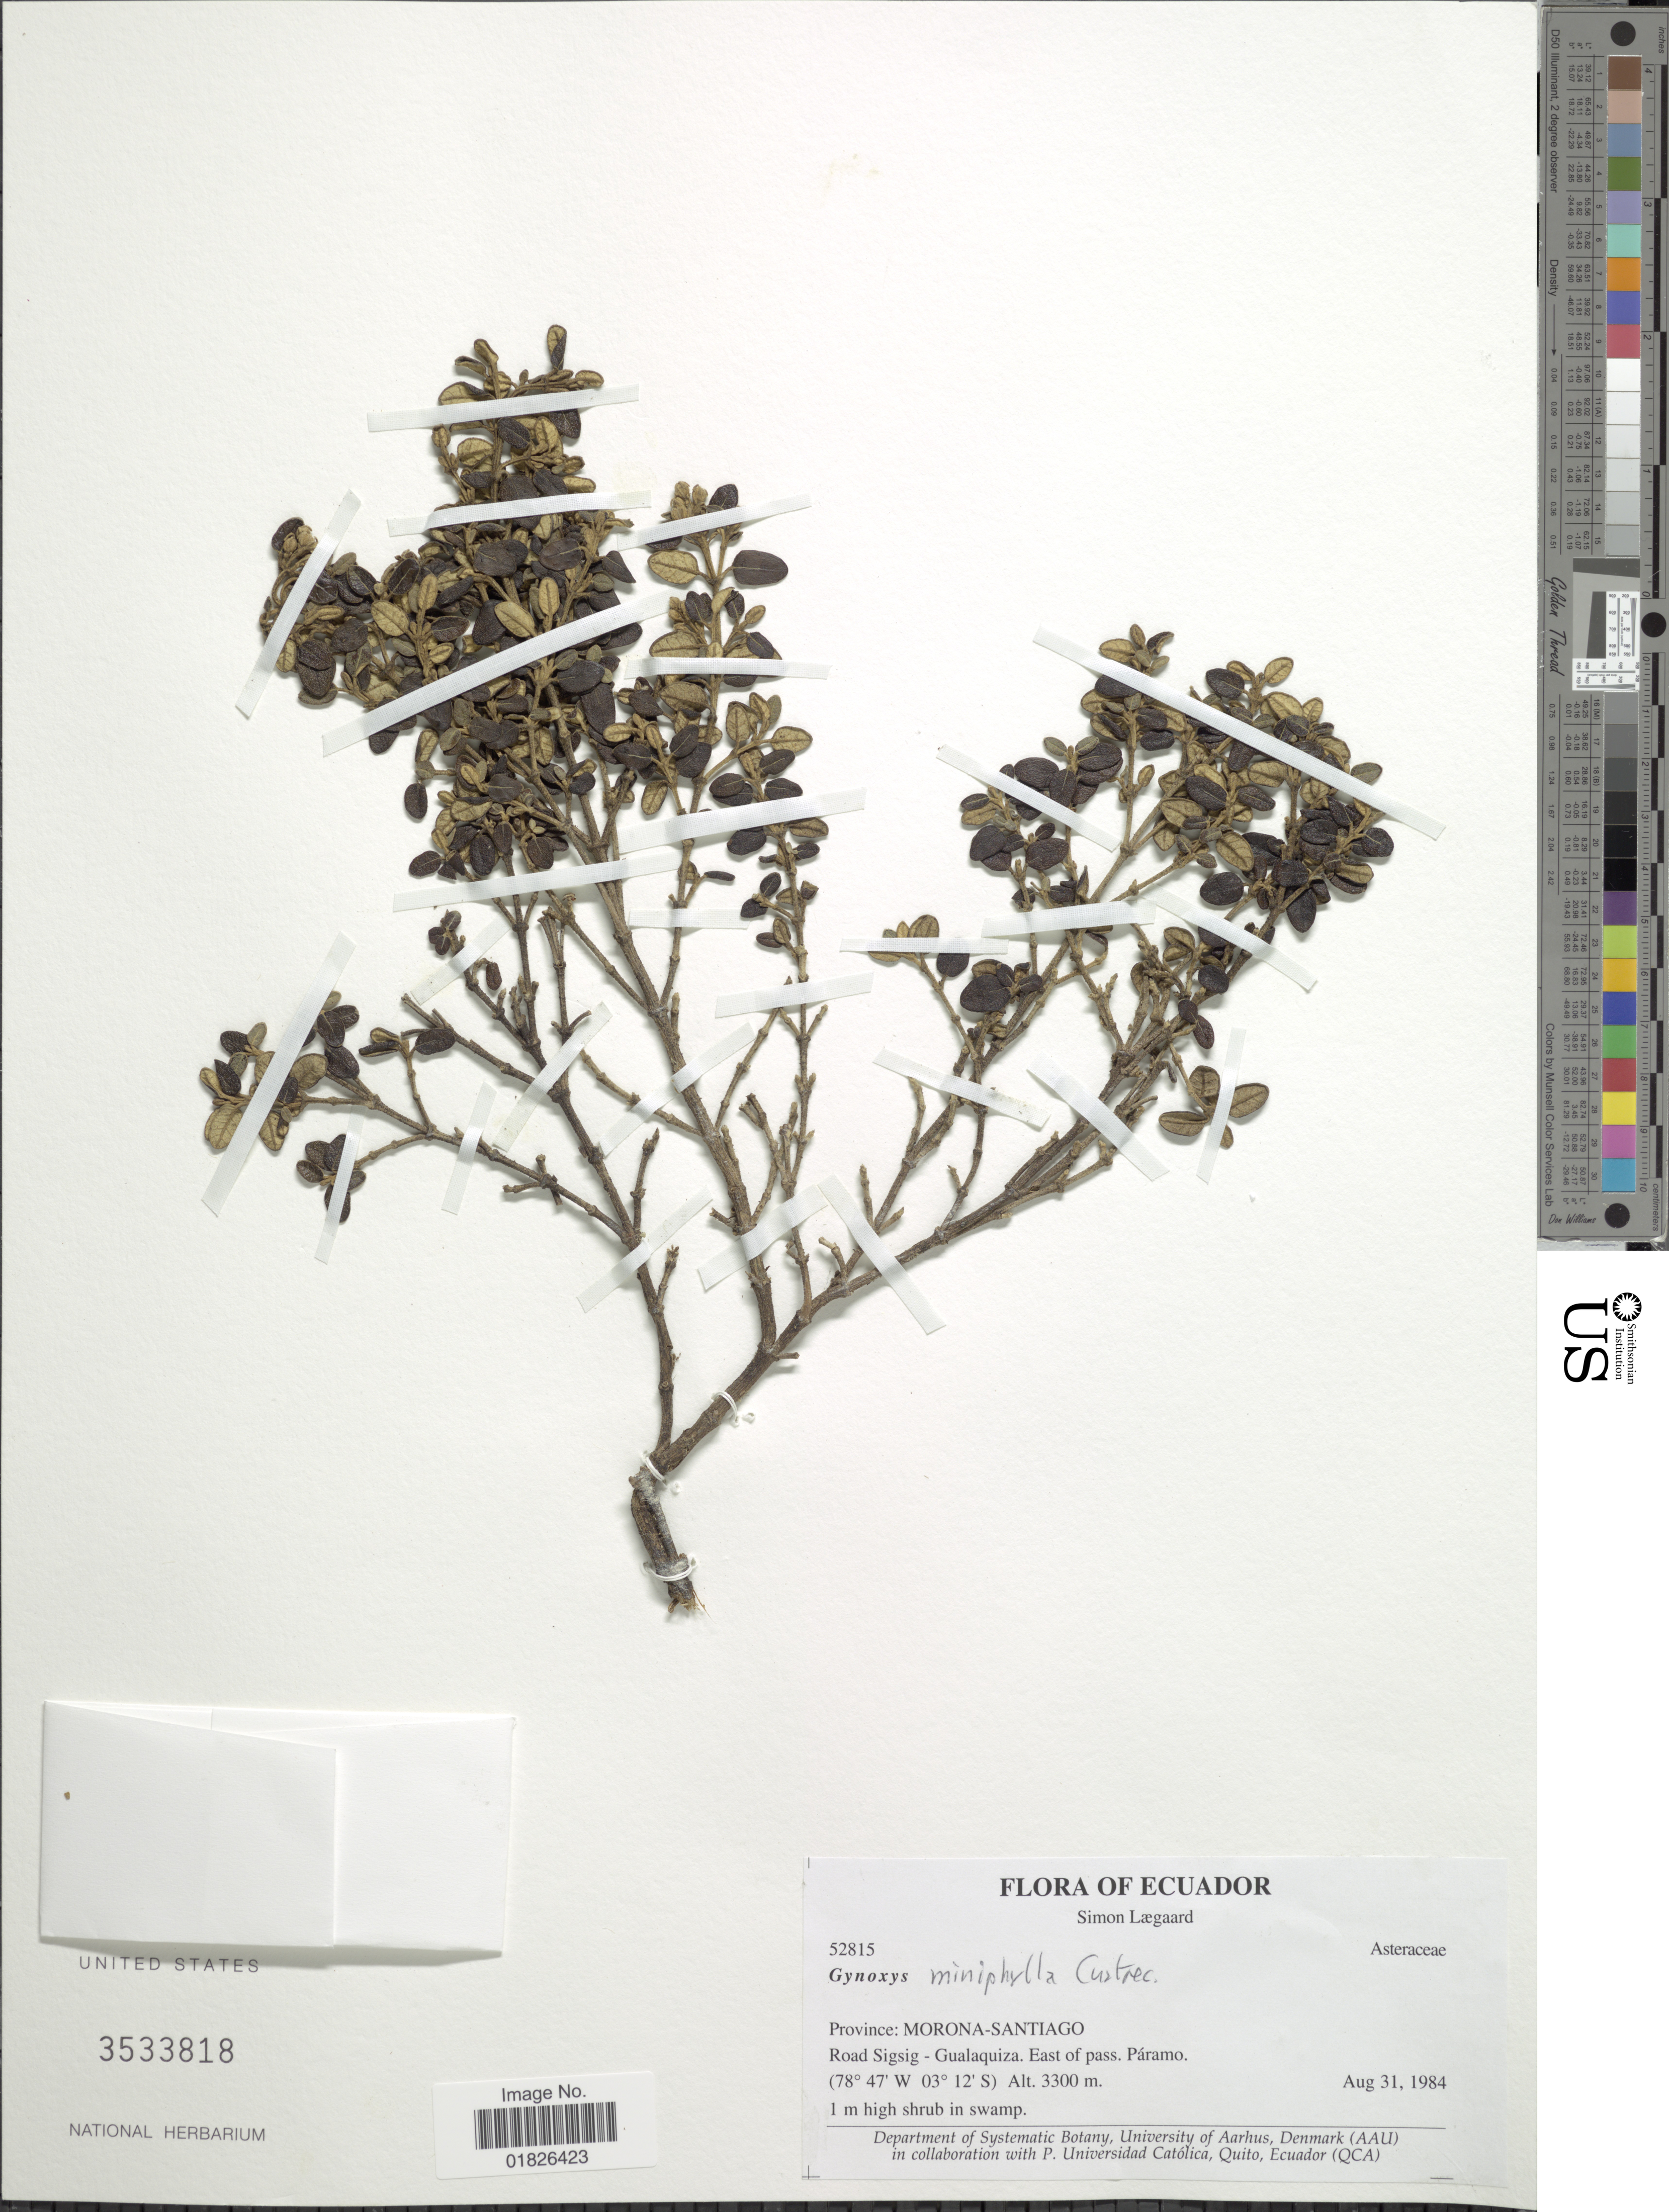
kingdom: Plantae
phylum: Tracheophyta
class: Magnoliopsida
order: Asterales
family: Asteraceae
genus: Gynoxys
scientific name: Gynoxys miniphylla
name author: Cuatrec.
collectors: S. Lægaard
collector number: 52815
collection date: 1984-08-31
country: Ecuador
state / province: Morona-Santiago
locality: Road Sigsig-Gualaquiza, East of pass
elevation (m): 3300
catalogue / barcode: US 3533818